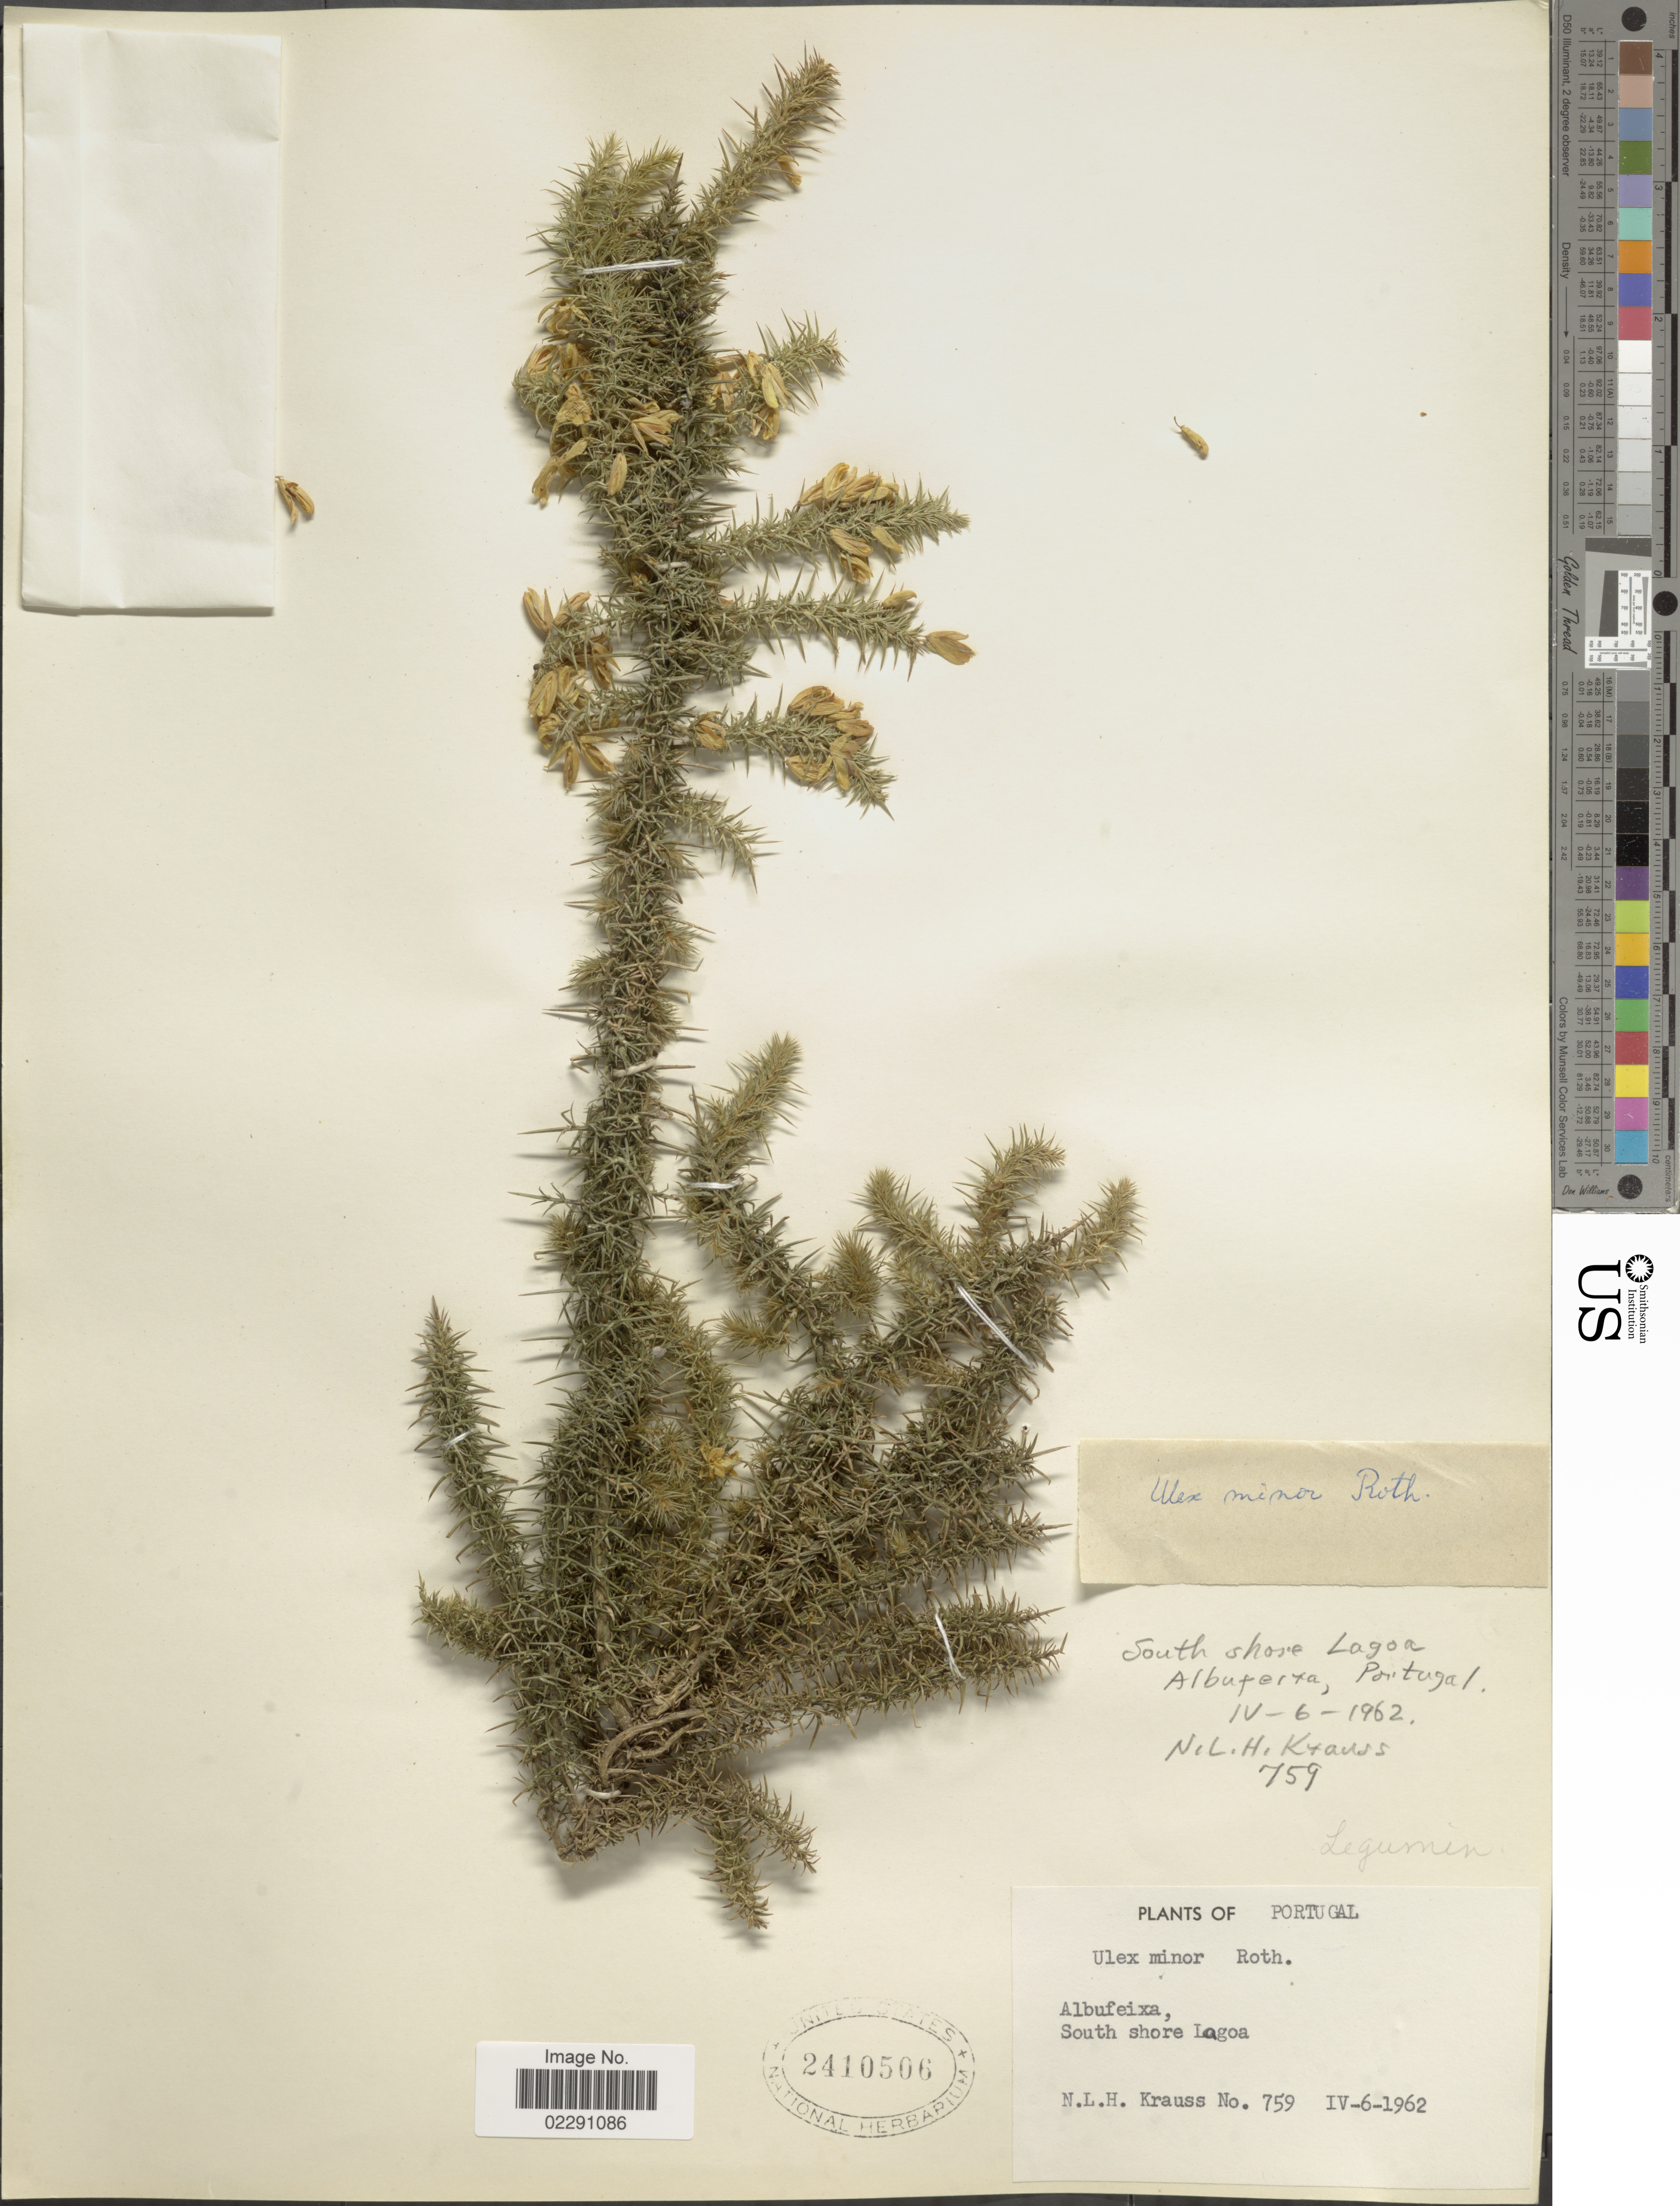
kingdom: Plantae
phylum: Tracheophyta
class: Magnoliopsida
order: Fabales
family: Fabaceae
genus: Ulex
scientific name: Ulex minor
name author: Roth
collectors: N. Krauss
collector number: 759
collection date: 1962-04-06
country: Portugal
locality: Albufeira, south shore Lagoa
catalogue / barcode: US 2410506